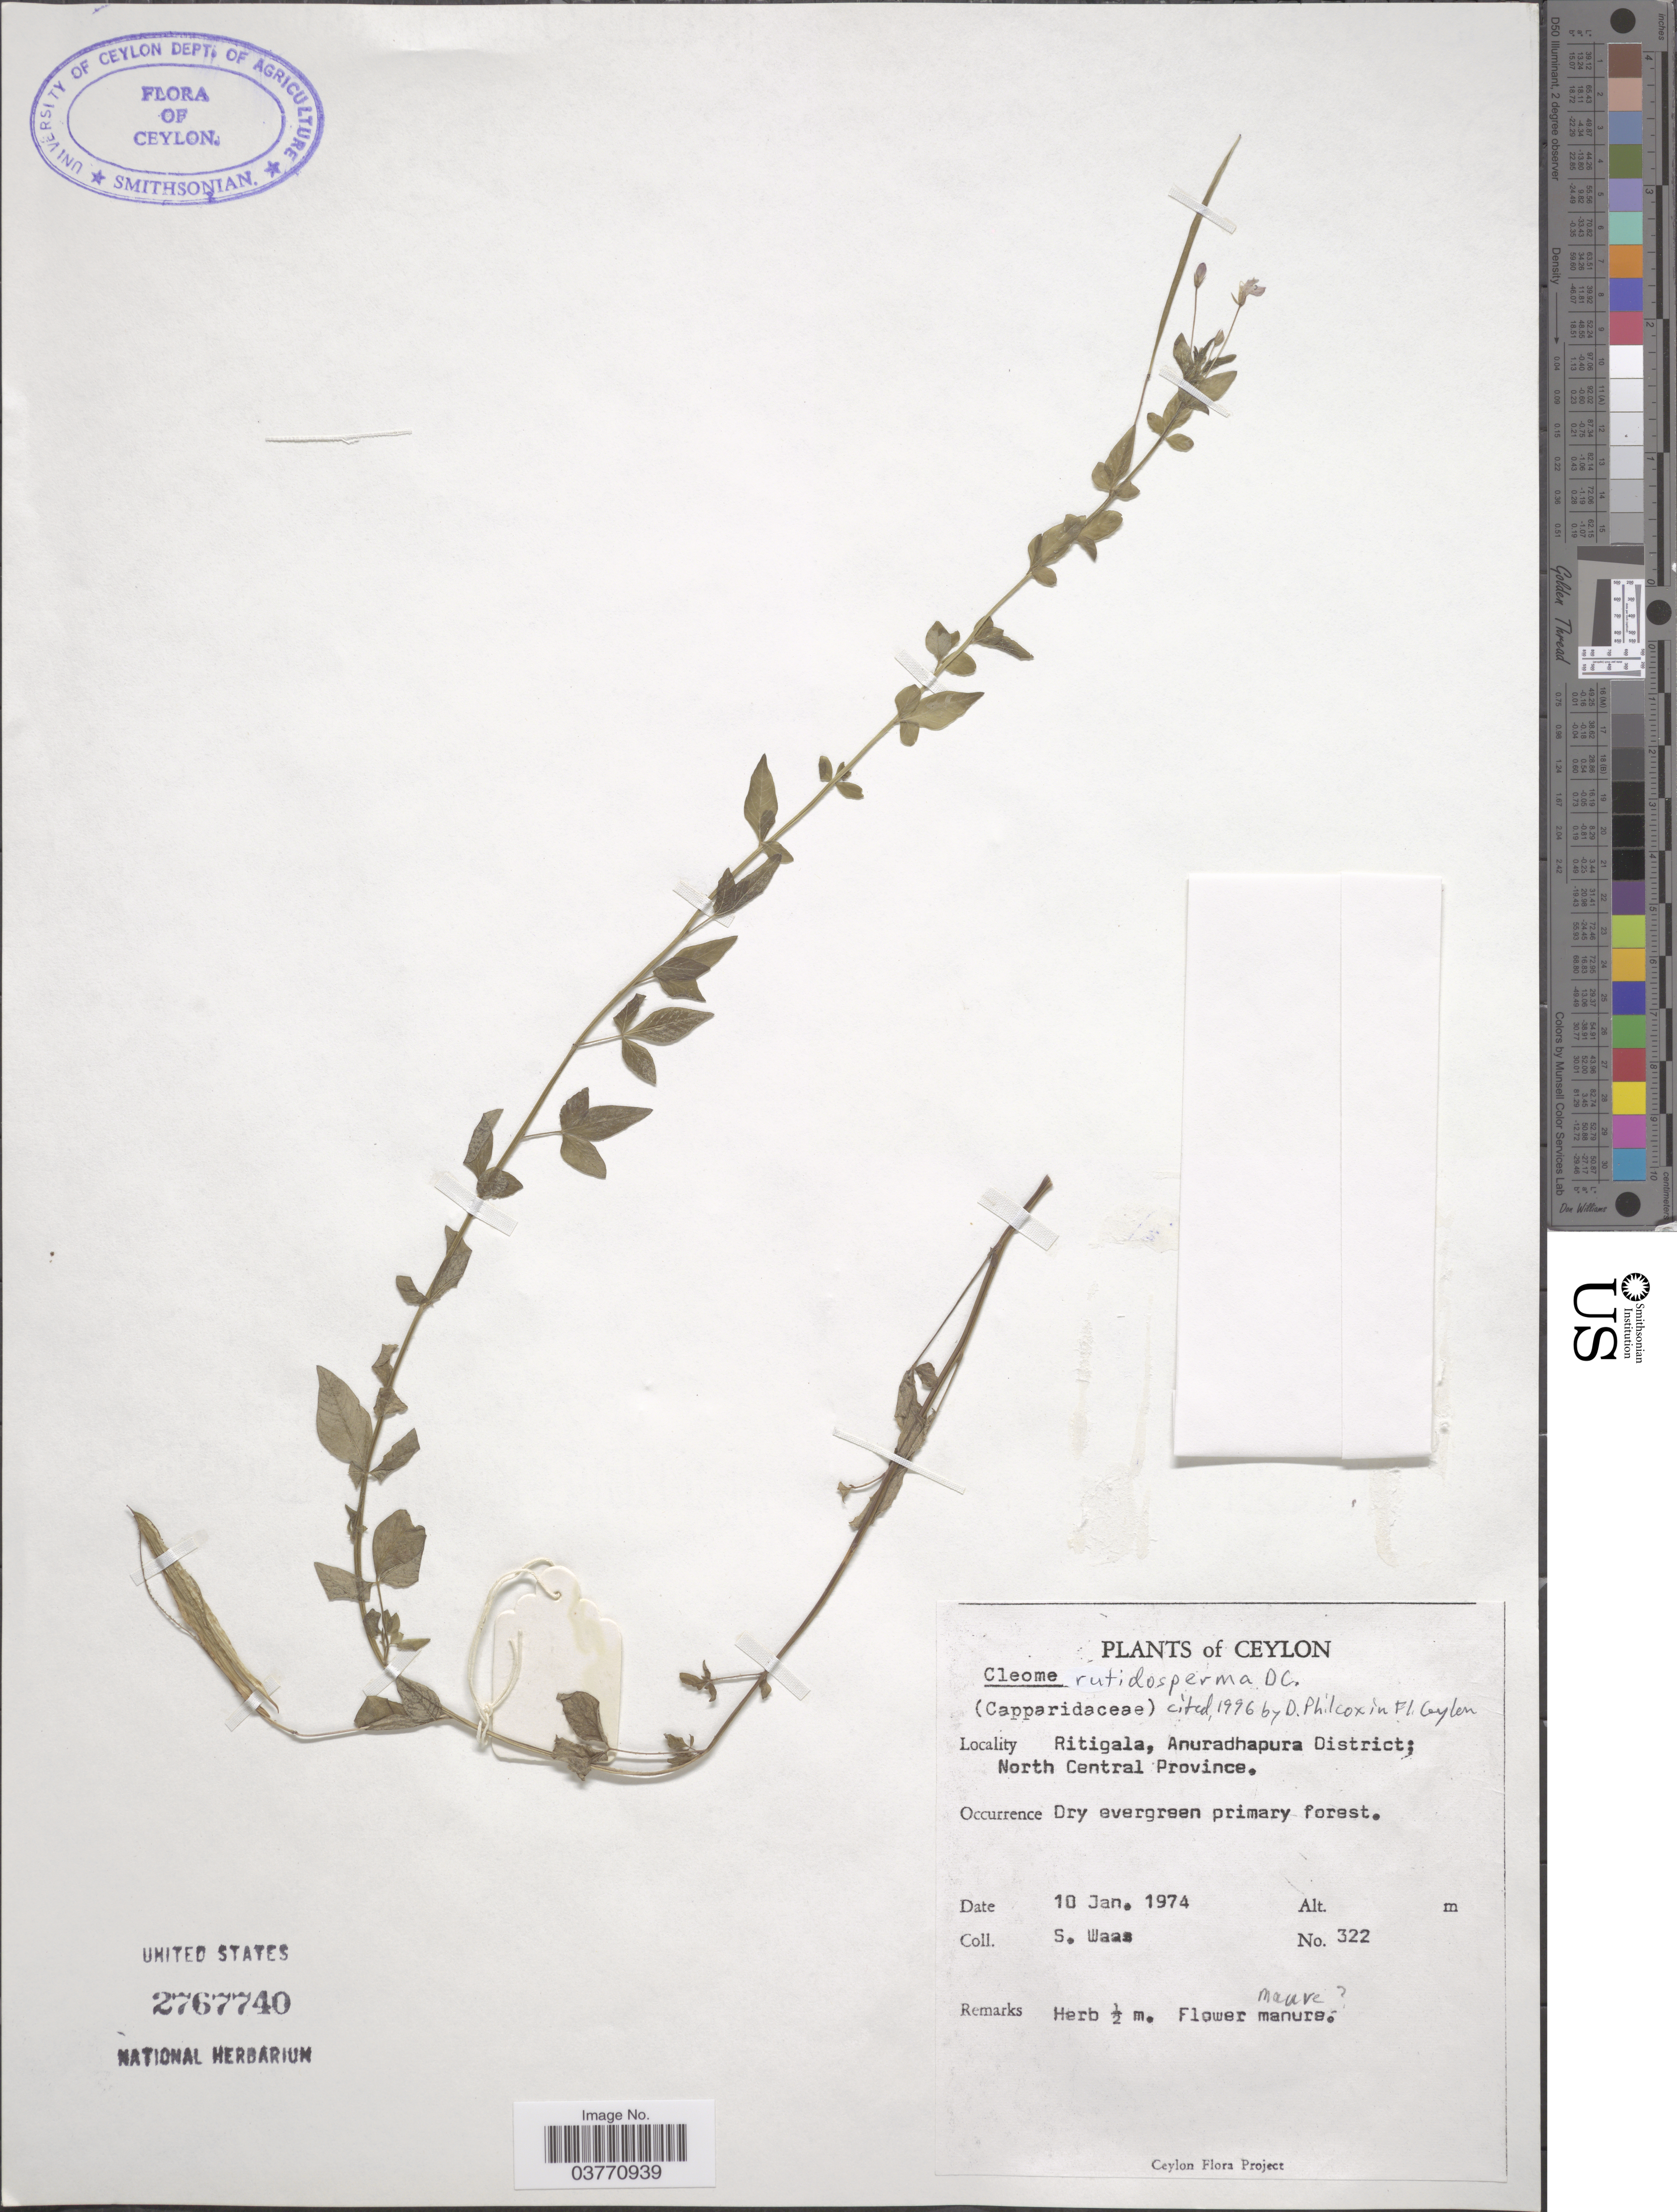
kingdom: Plantae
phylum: Tracheophyta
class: Magnoliopsida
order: Brassicales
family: Cleomaceae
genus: Sieruela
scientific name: Sieruela rutidosperma var. rutidosperma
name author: (DC.) Roalson & J.C. Hall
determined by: Strong, Mark T., (BOT), Smithsonian Institution - National Museum of Natural History (UNITED STATES)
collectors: S. Waas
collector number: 322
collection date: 1974-01-10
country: Sri Lanka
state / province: North Central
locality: Ceylon. Ritigala, Anuradhapura District; North Central Province.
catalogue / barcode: US 2767740